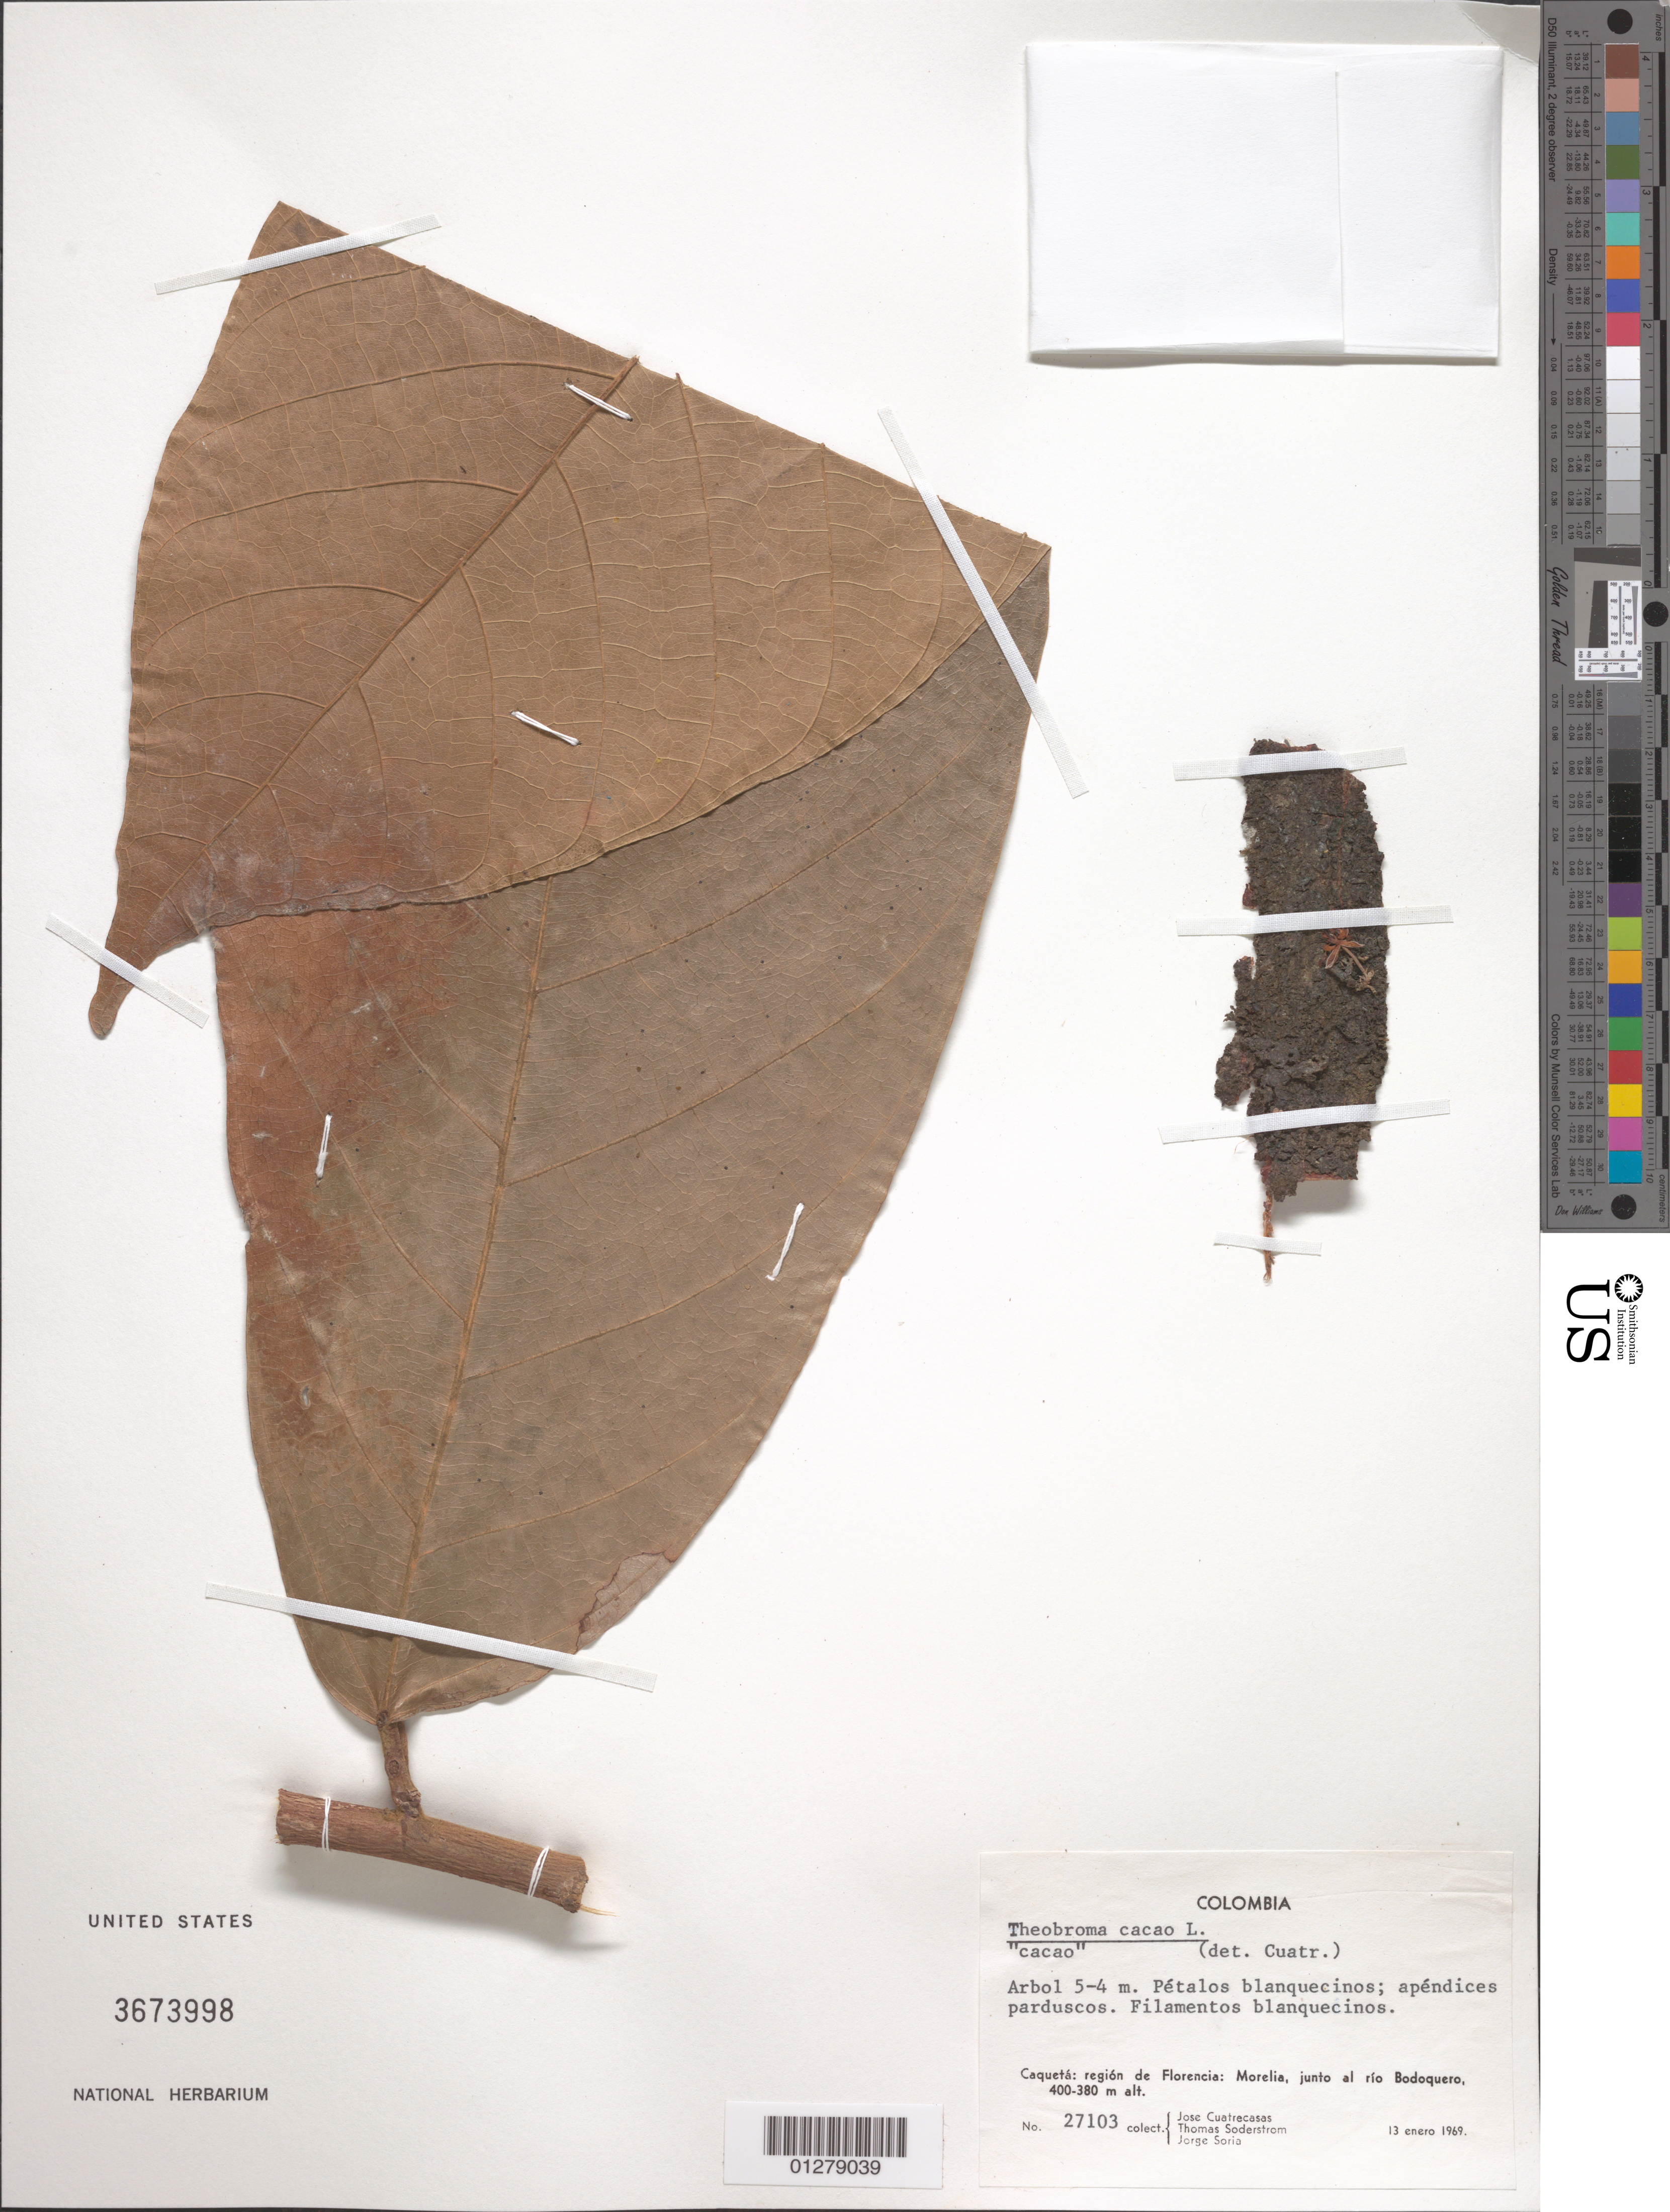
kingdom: Plantae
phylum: Tracheophyta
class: Magnoliopsida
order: Malvales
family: Malvaceae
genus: Theobroma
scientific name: Theobroma cacao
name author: L.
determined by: Cuatrecasas, J.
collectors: J. Cuatrecasas, T. R. Soderstrom & J. Soria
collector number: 27103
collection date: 1969-01-13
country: Colombia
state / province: Caqueta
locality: region de Florencia: Morelia, junto al rio Bodoquero.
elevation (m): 380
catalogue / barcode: US 3673998